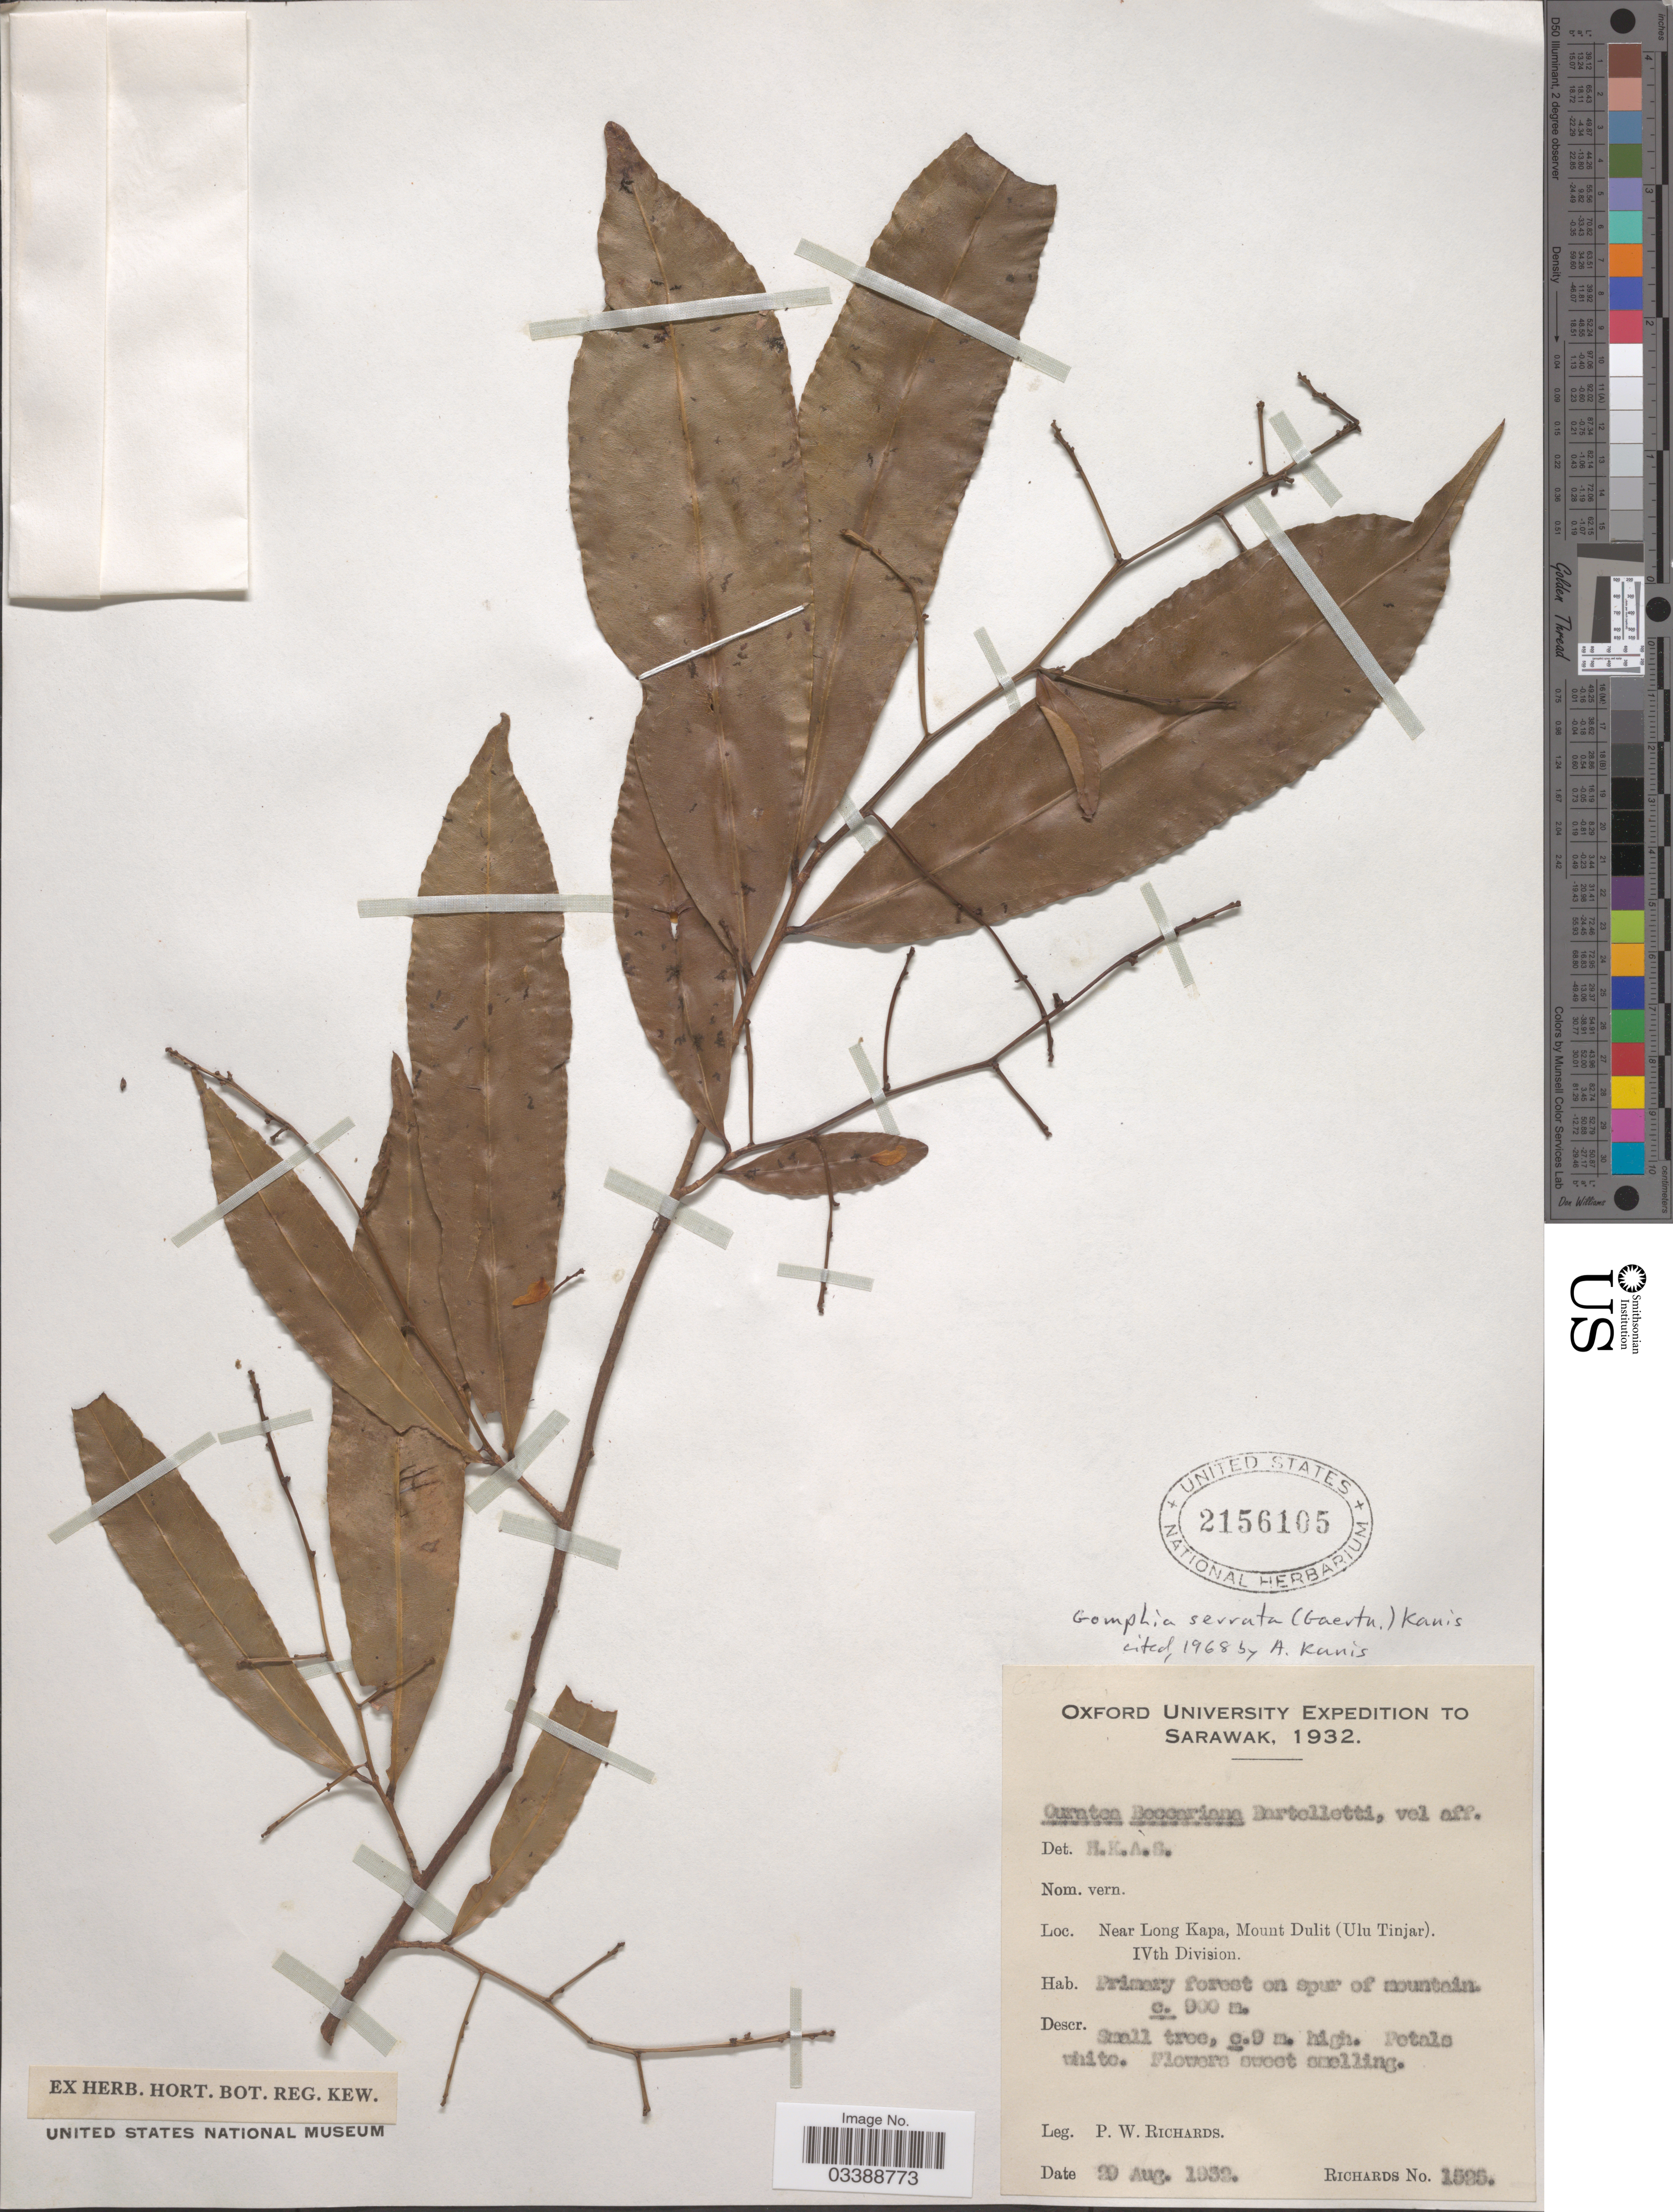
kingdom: Plantae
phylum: Tracheophyta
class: Magnoliopsida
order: Malpighiales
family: Ochnaceae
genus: Campylospermum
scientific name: Campylospermum serratum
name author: (Gaertn.) Bittrich & M.C.E. Amaral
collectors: P. Richards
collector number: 1525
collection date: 1932-08-29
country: Malaysia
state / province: Sarawak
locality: Near Long Kapa, Mount Dulit (Ulu Tinjar). IVth Division.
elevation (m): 900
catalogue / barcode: US 2156105